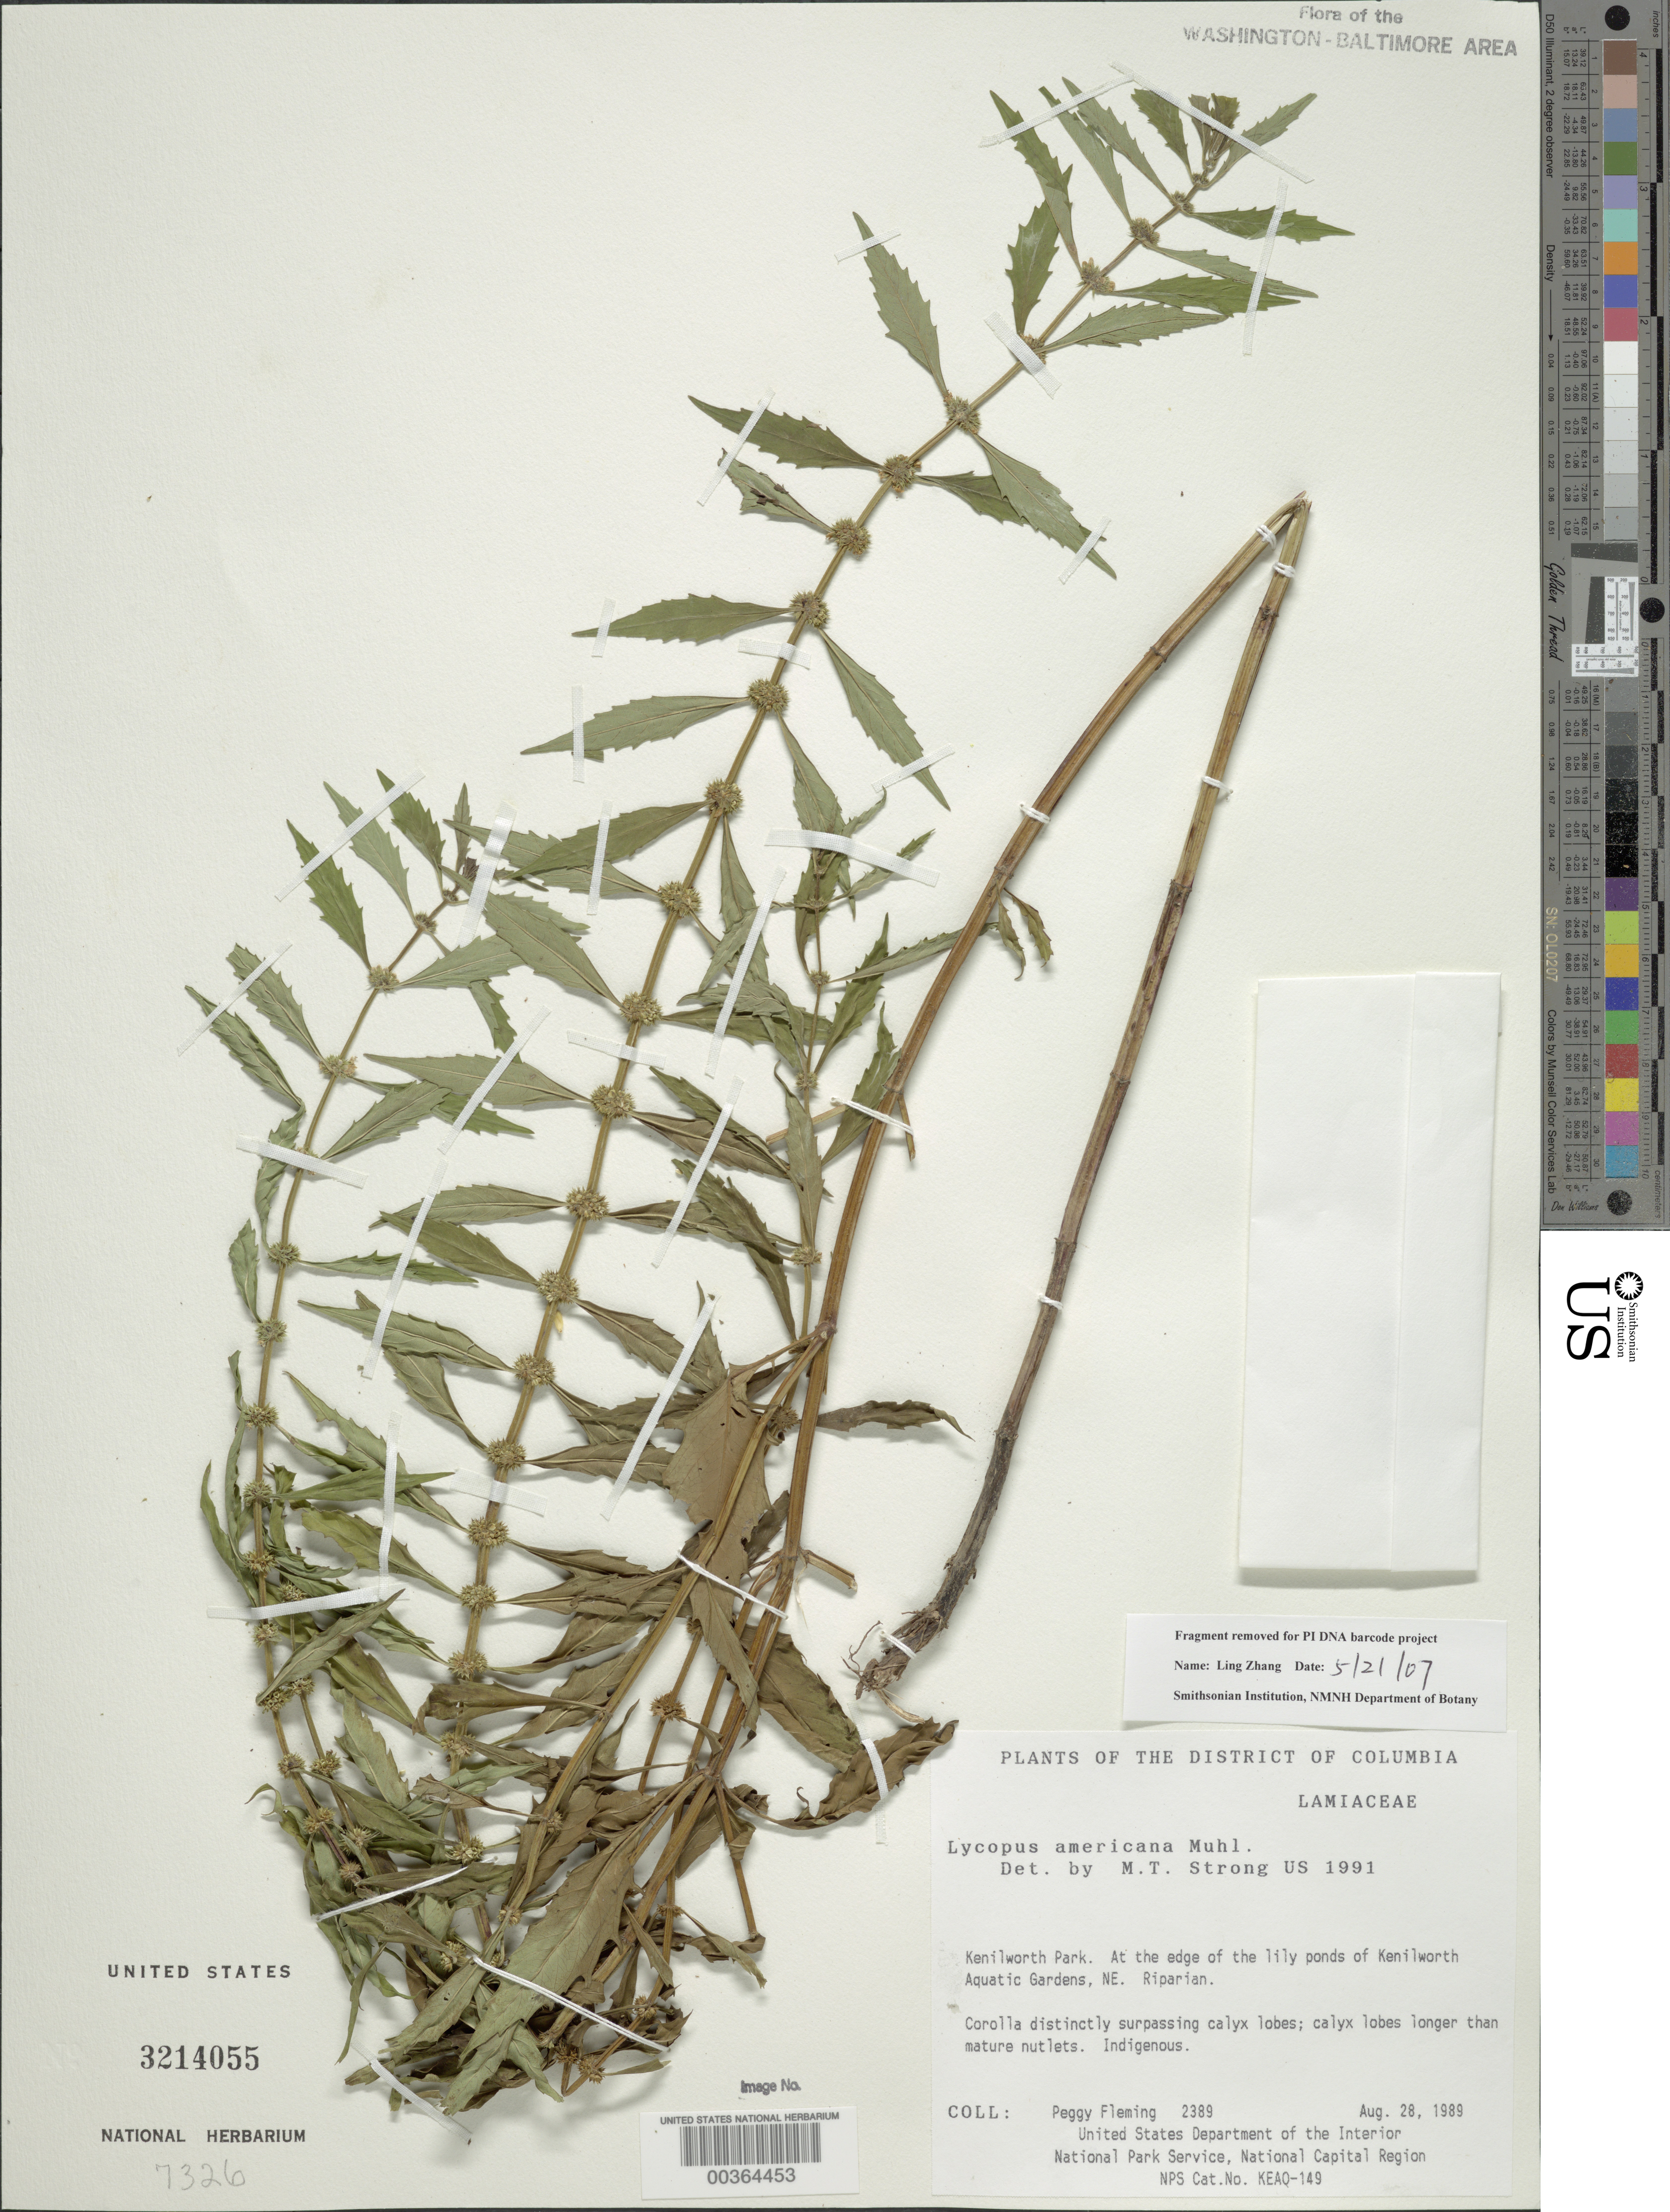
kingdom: Plantae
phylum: Tracheophyta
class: Magnoliopsida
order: Lamiales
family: Lamiaceae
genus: Lycopus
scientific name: Lycopus americanus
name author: Muhl. ex W.P.C. Barton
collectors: P. Fleming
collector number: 2389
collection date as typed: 28 Aug 1989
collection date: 1989-08-28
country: United States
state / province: District of Columbia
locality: Kenilworth Park, Kenilworth Aquatic Gardens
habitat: Edge of lily ponds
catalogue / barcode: US 3214055